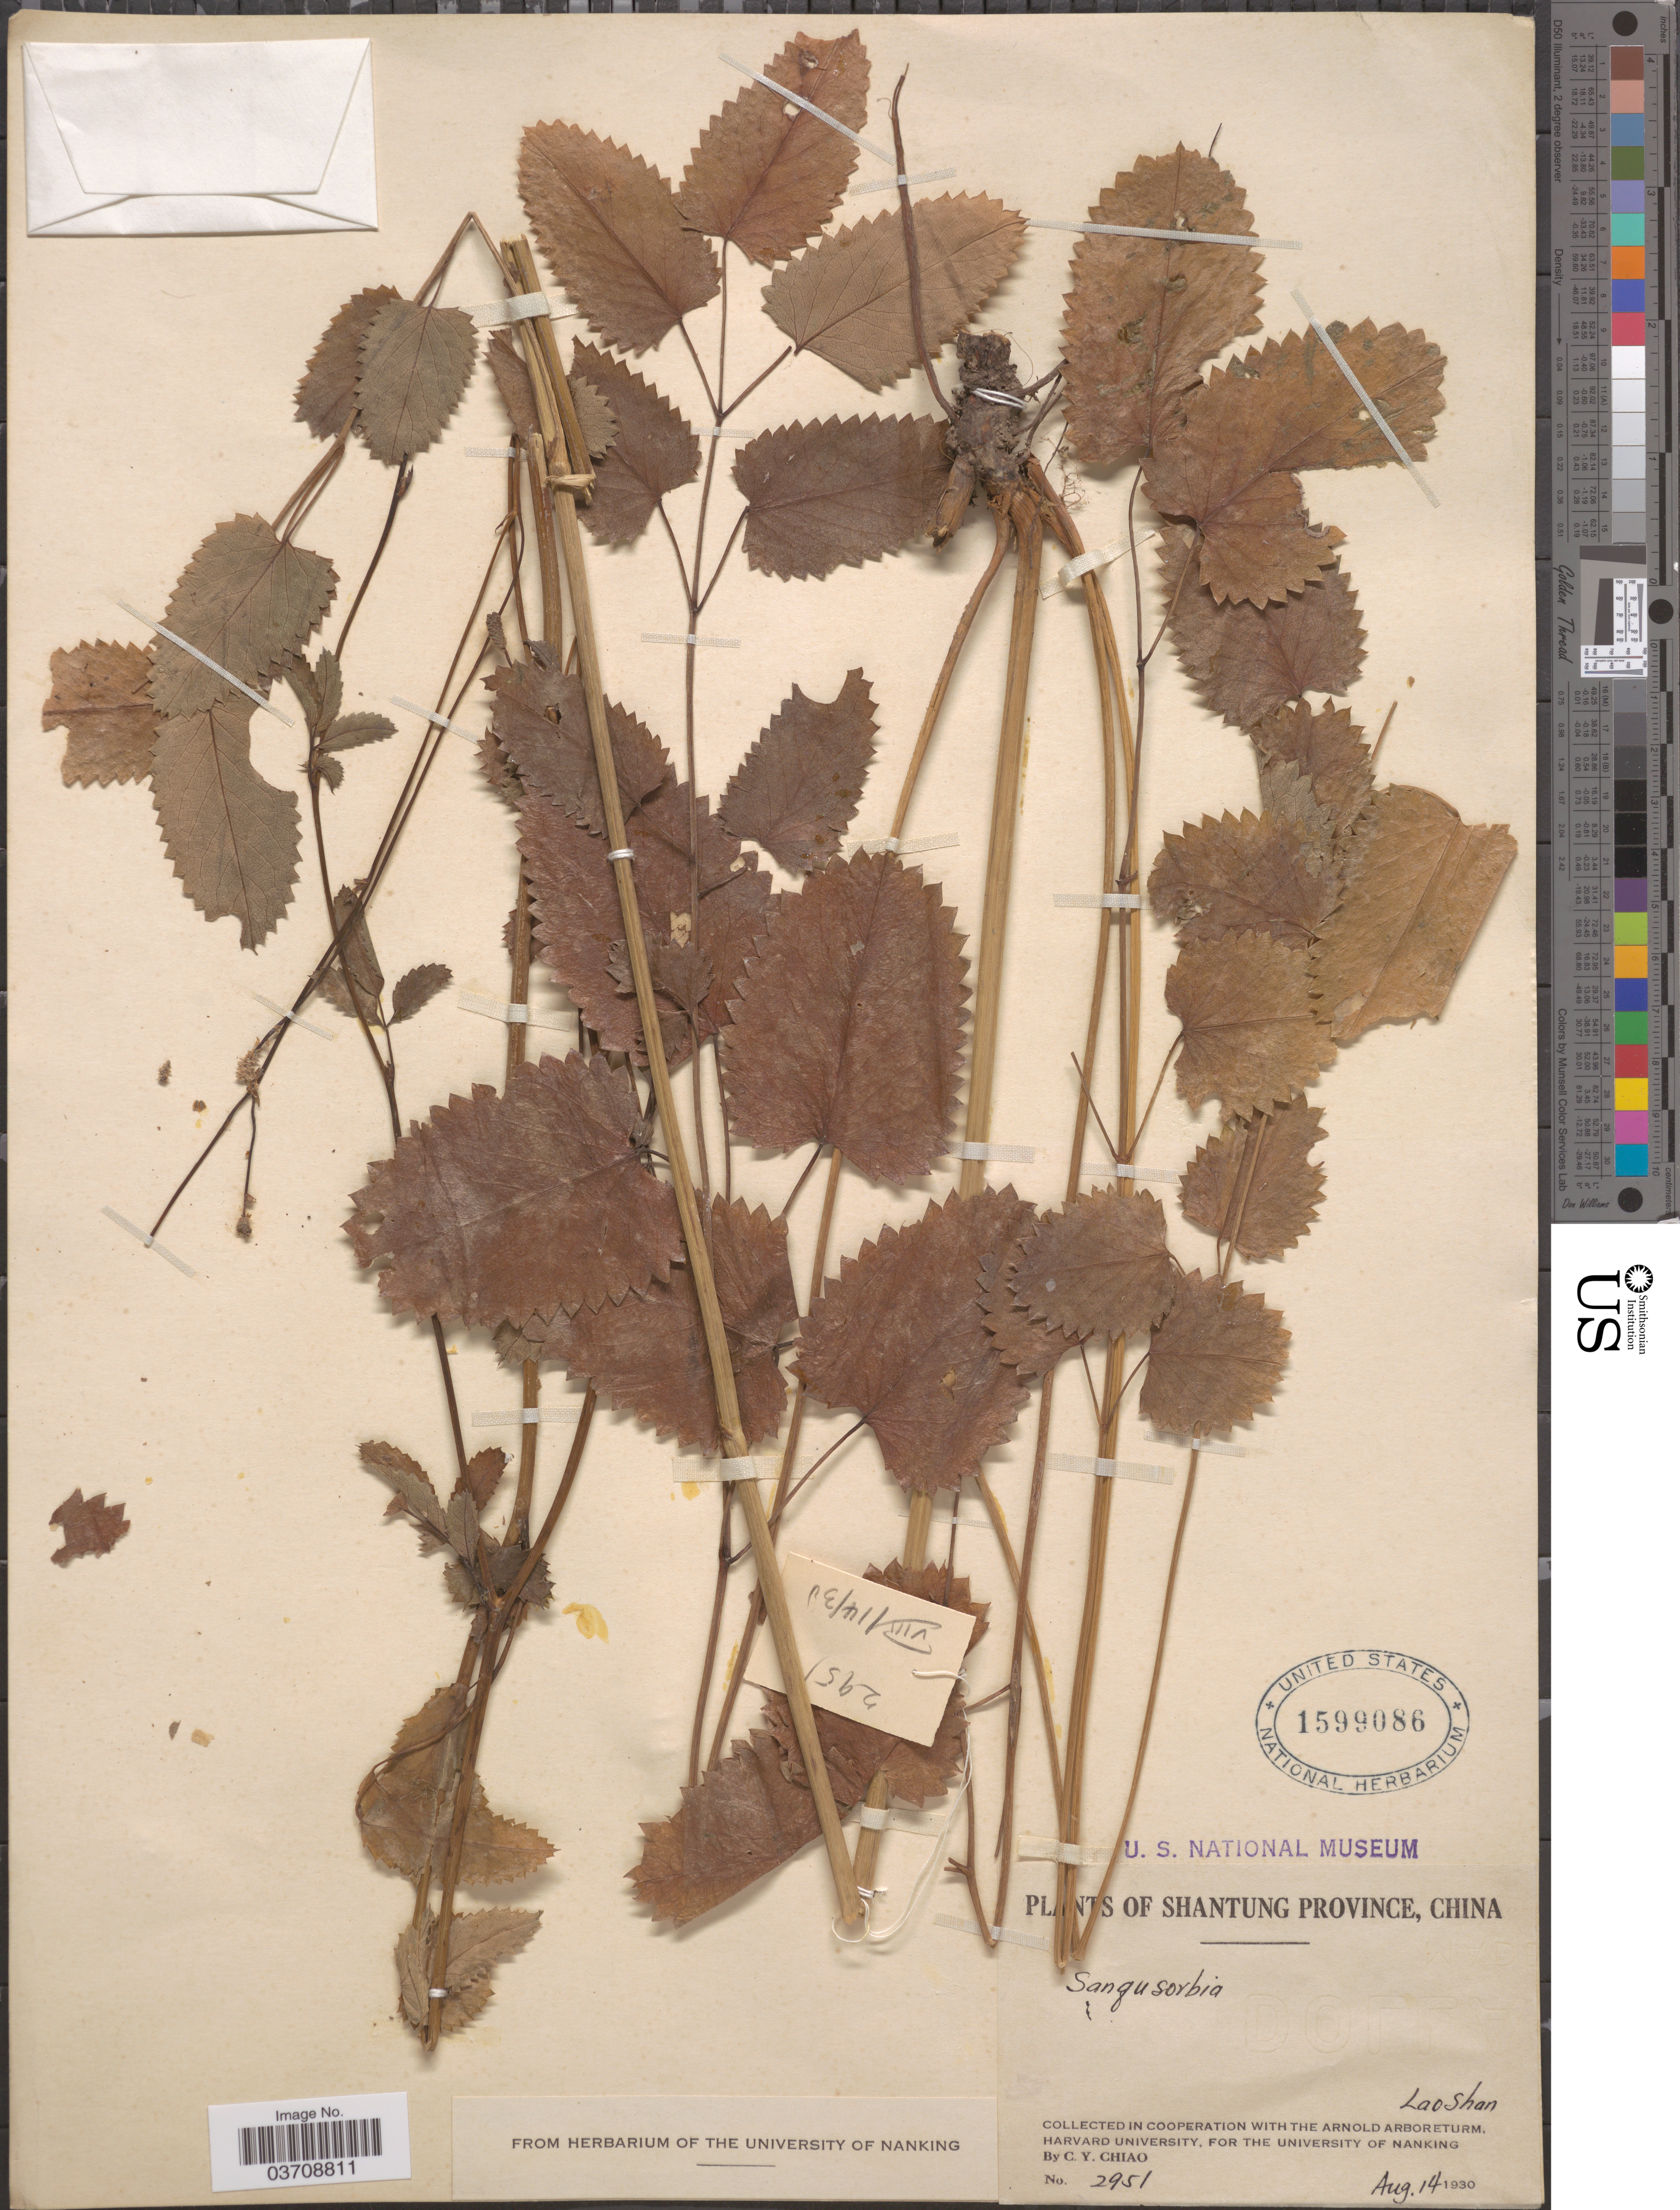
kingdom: Plantae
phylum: Tracheophyta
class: Magnoliopsida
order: Rosales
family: Rosaceae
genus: Sanguisorba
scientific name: Sanguisorba sp.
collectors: C. Y. Chiao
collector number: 2951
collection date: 1930-08-14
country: China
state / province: Shandong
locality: Shantung Province. Lao Shan.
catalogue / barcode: US 1599086